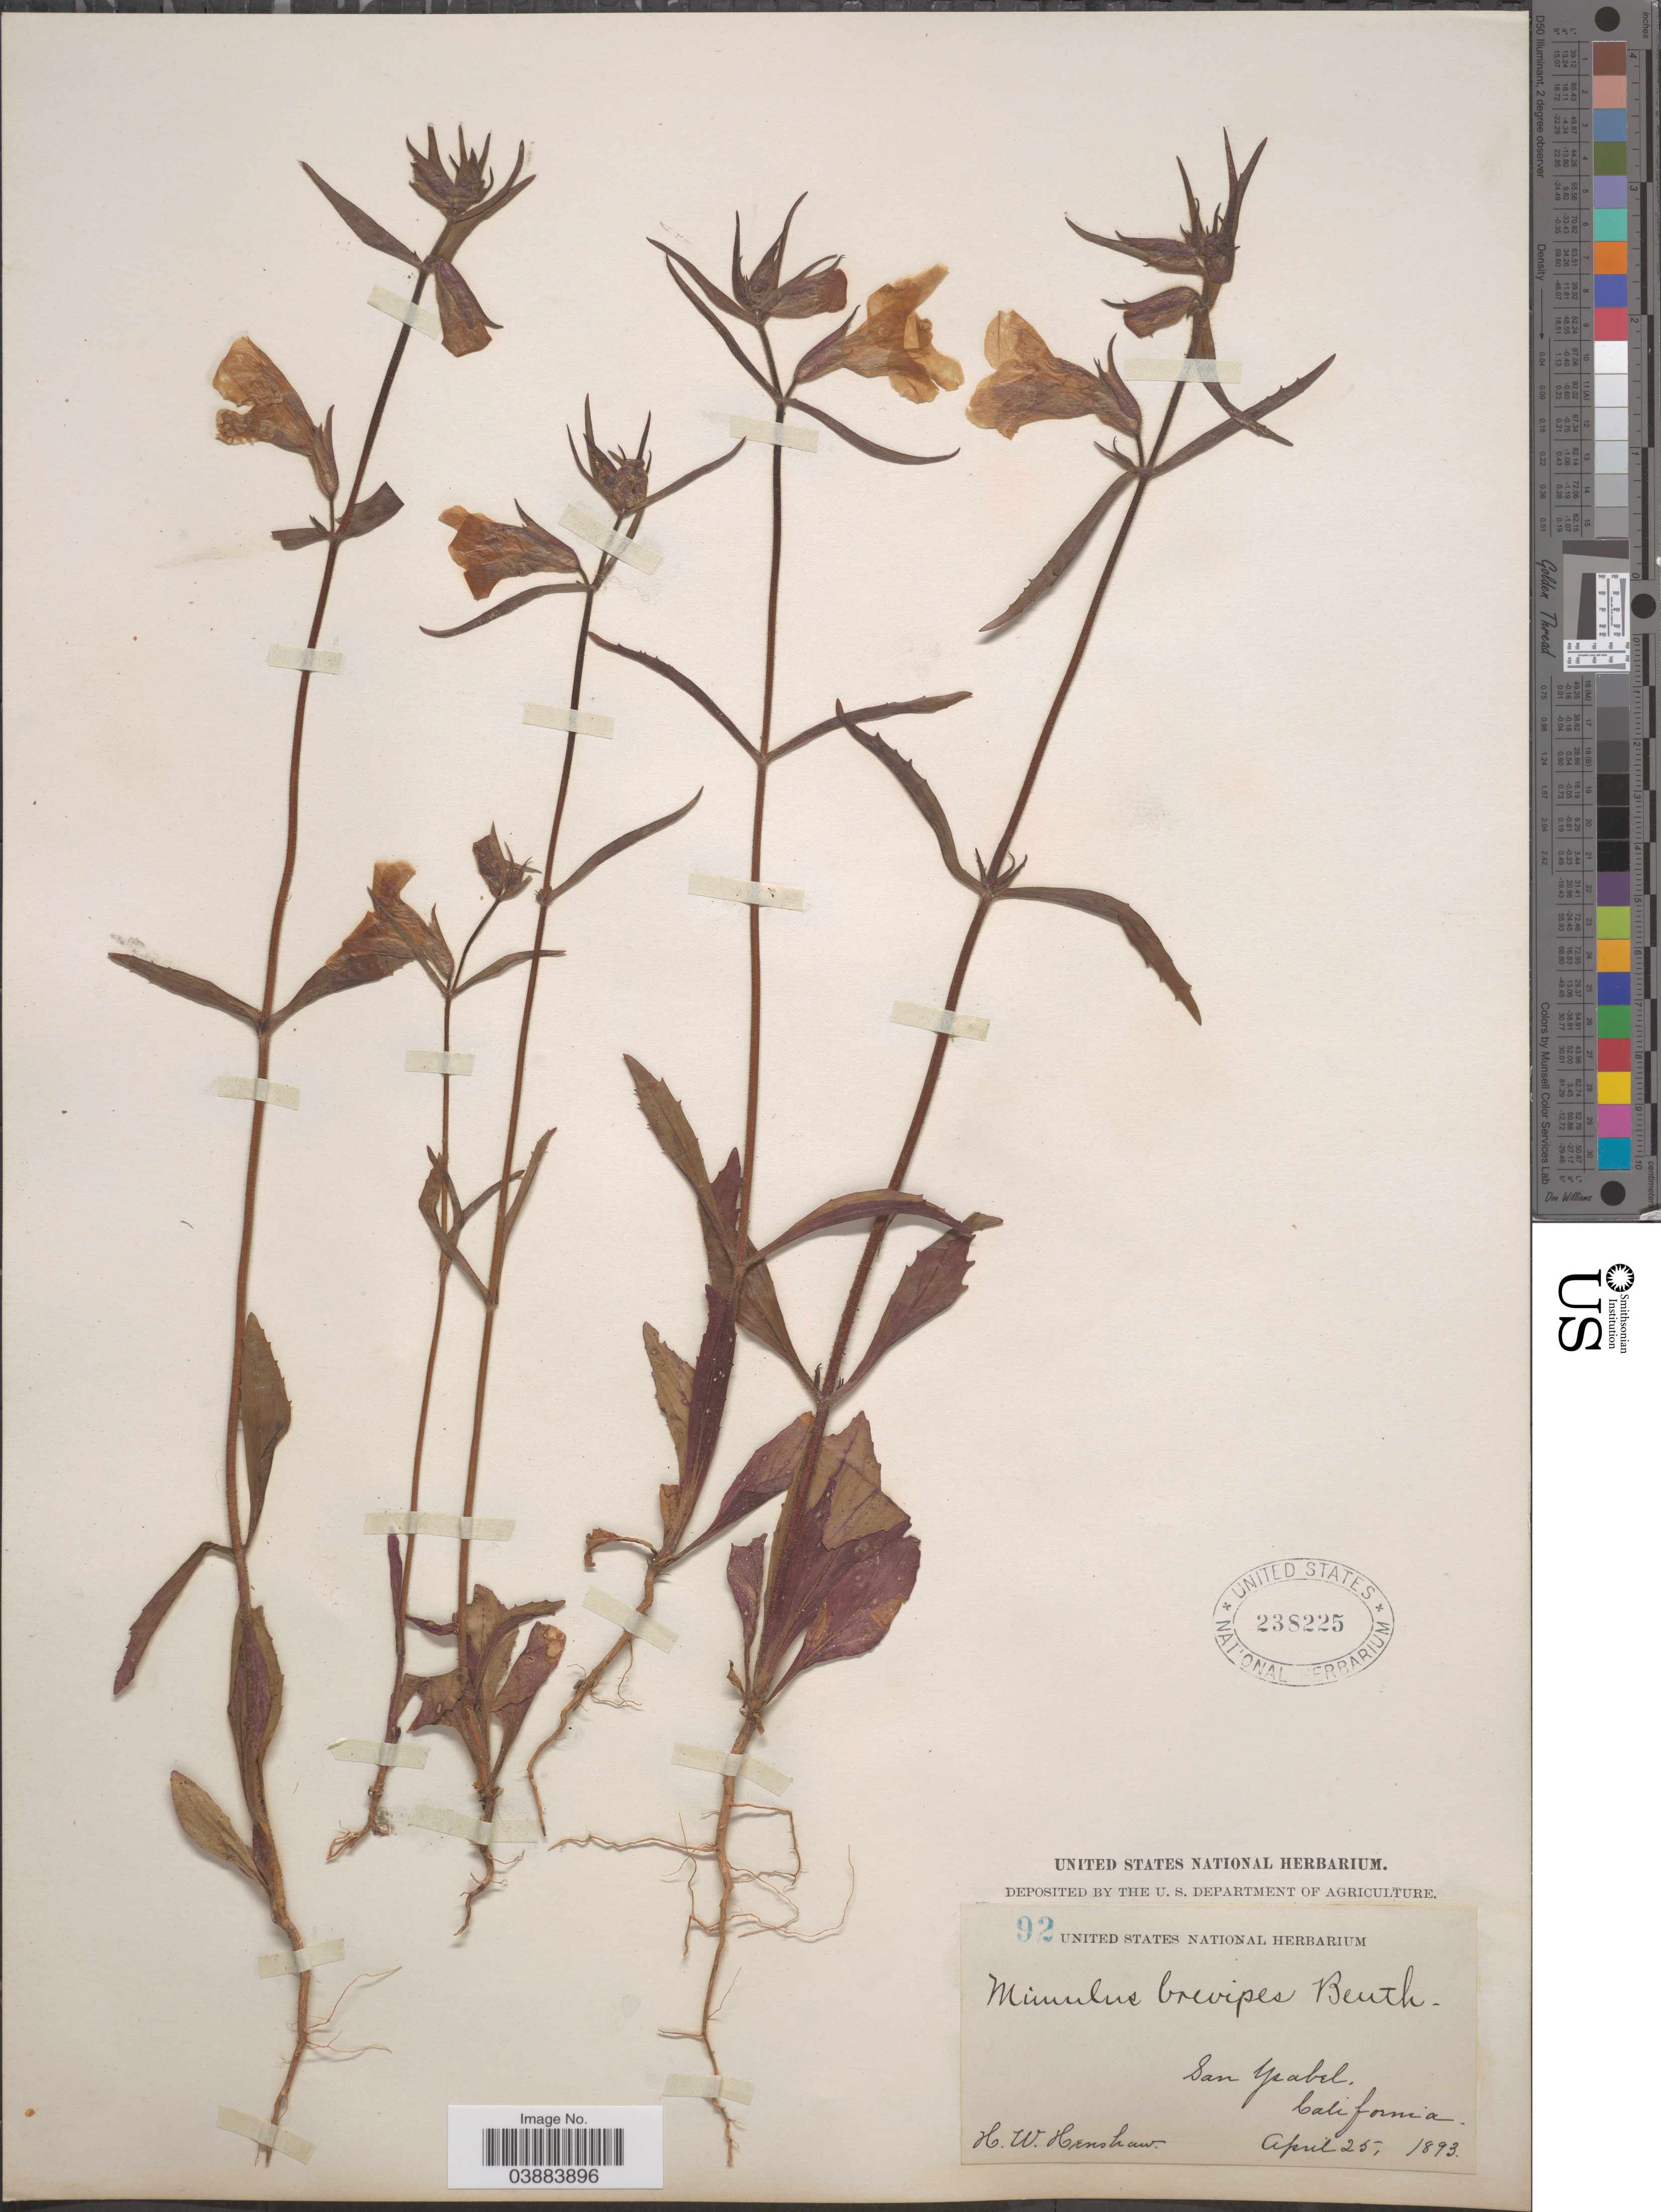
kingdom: Plantae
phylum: Tracheophyta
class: Magnoliopsida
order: Lamiales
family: Phrymaceae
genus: Eunanus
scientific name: Eunanus brevipes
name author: (Benth.) Greene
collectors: H. Henshaw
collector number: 92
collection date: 1893-04-25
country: United States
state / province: California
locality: San Ysabel.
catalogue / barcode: US 238225